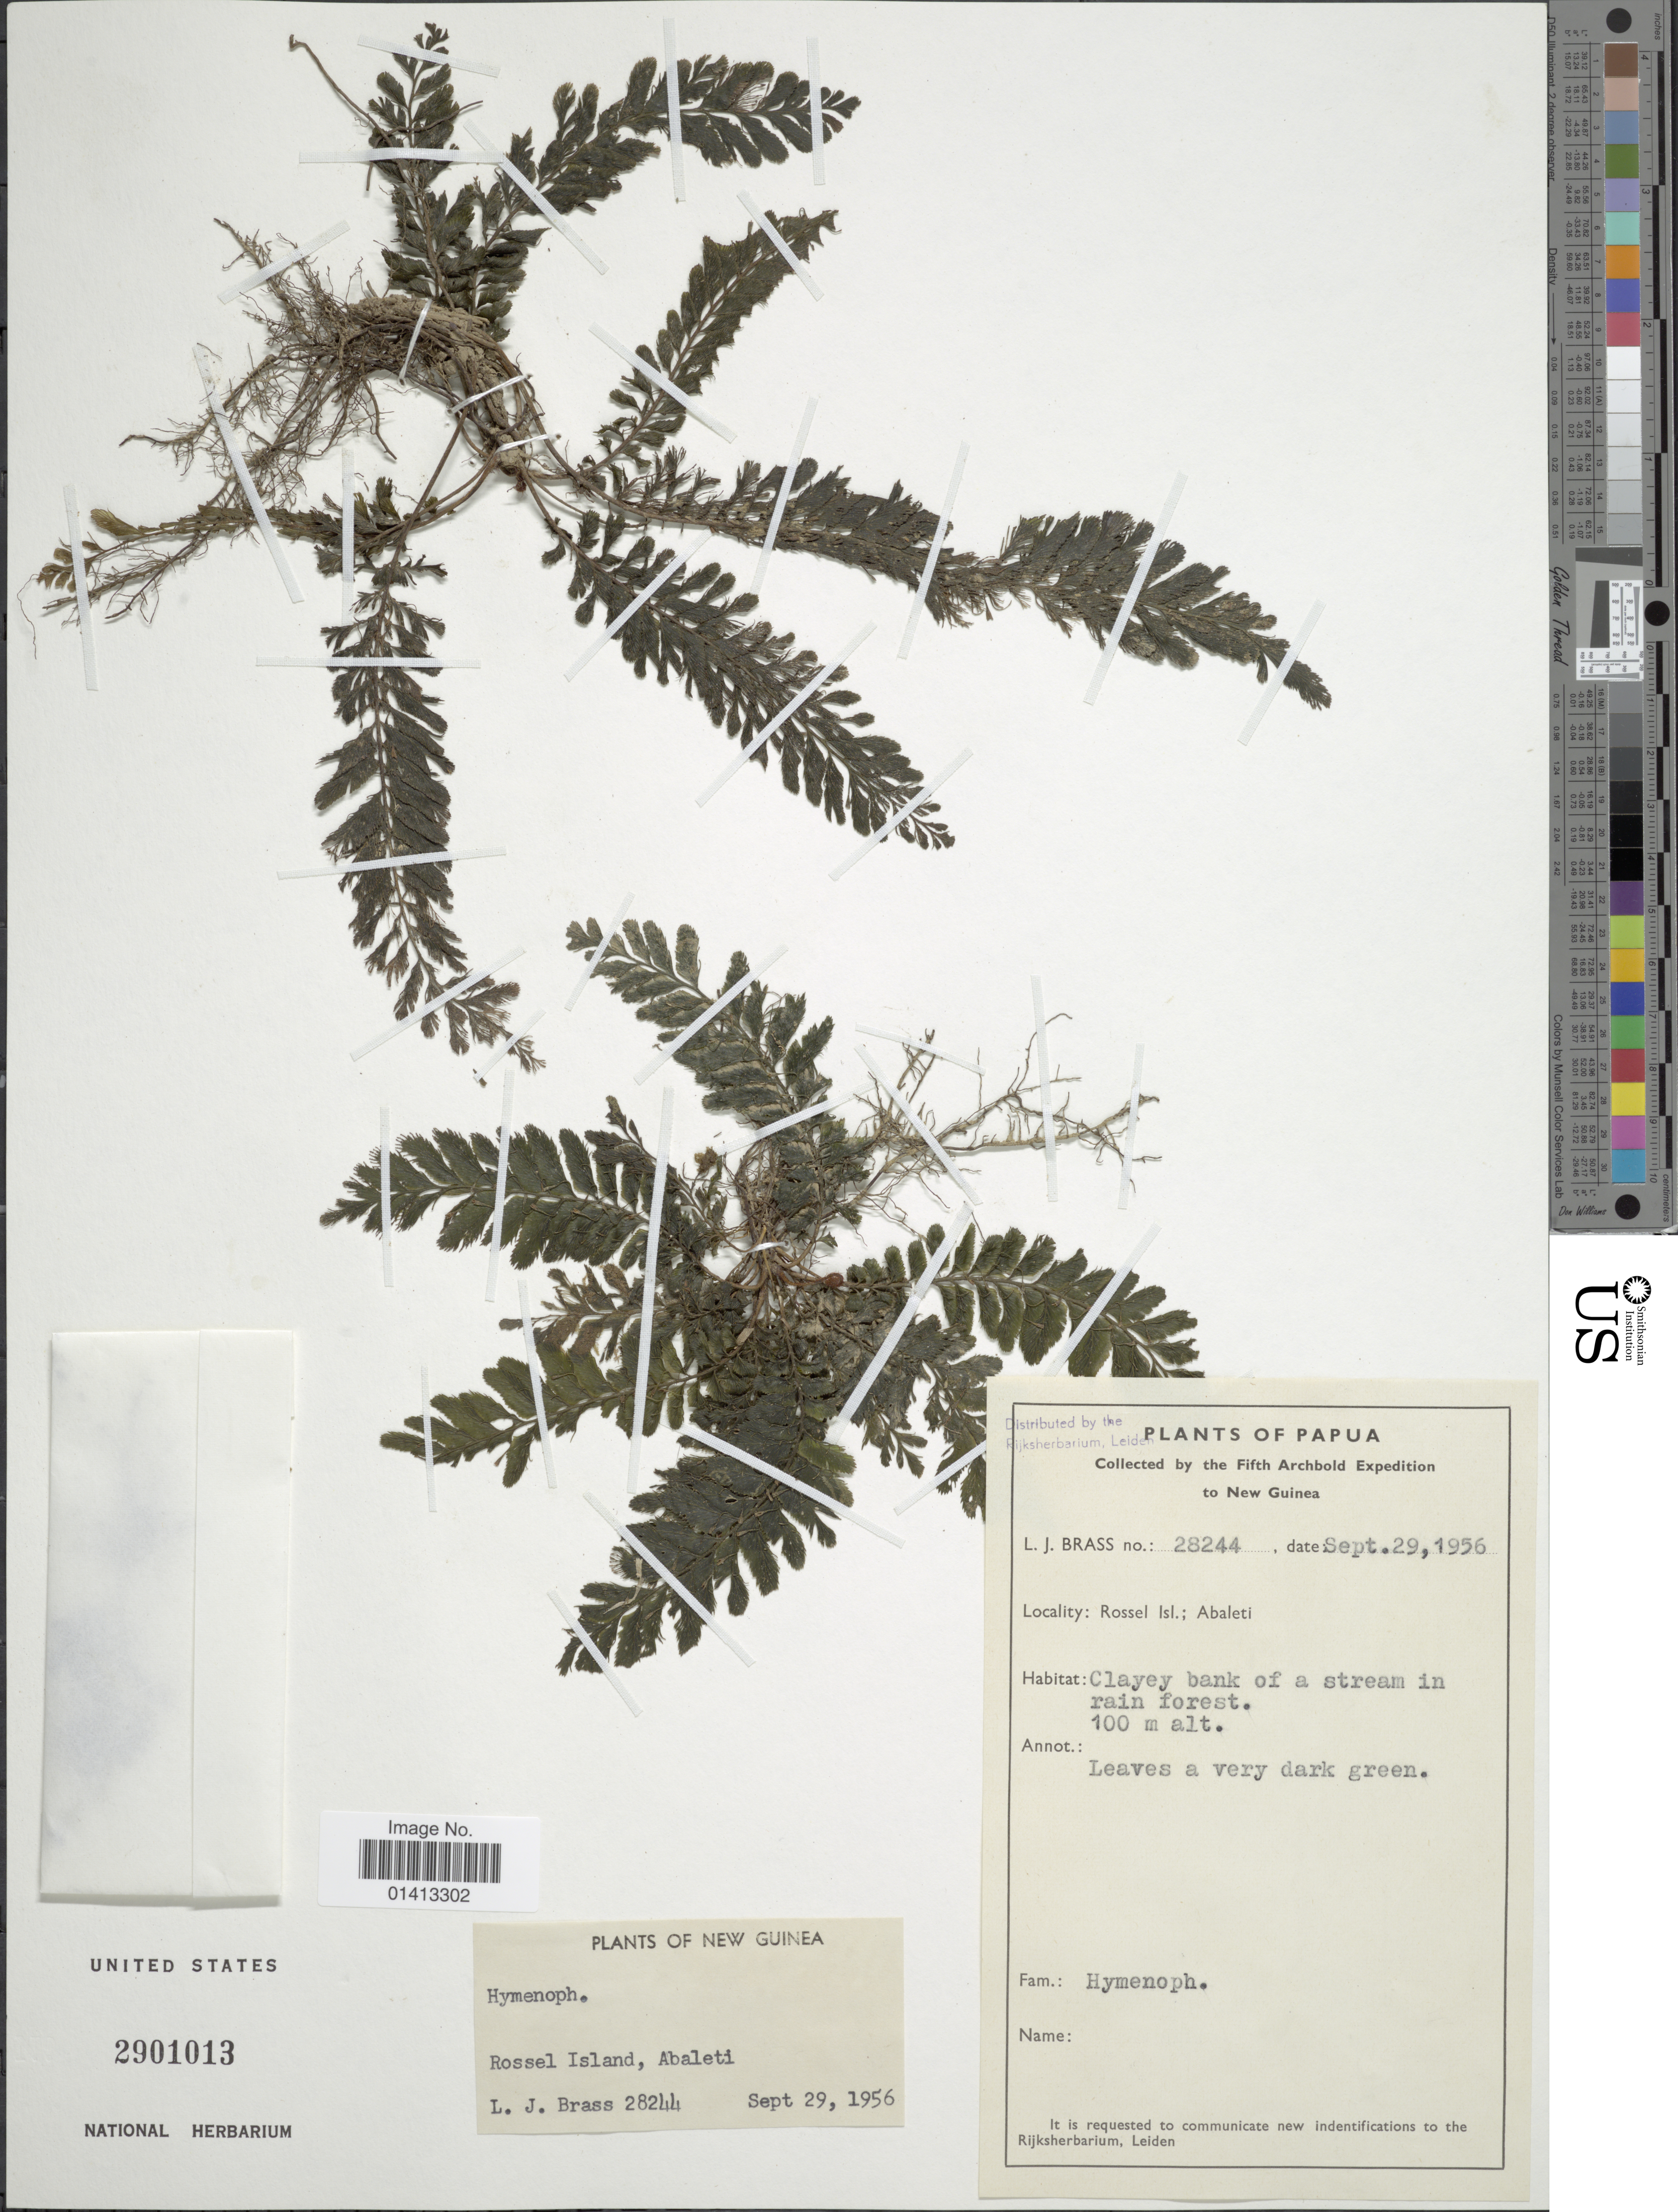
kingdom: Plantae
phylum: Tracheophyta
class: Polypodiopsida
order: Hymenophyllales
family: Hymenophyllaceae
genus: Crepidomanes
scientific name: Crepidomanes sp.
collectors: L. J. Brass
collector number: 28244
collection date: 1956-09-29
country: Papua New Guinea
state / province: Milne Bay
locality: Rossel Isl; Abaleti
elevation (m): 100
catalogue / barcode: US 2901013